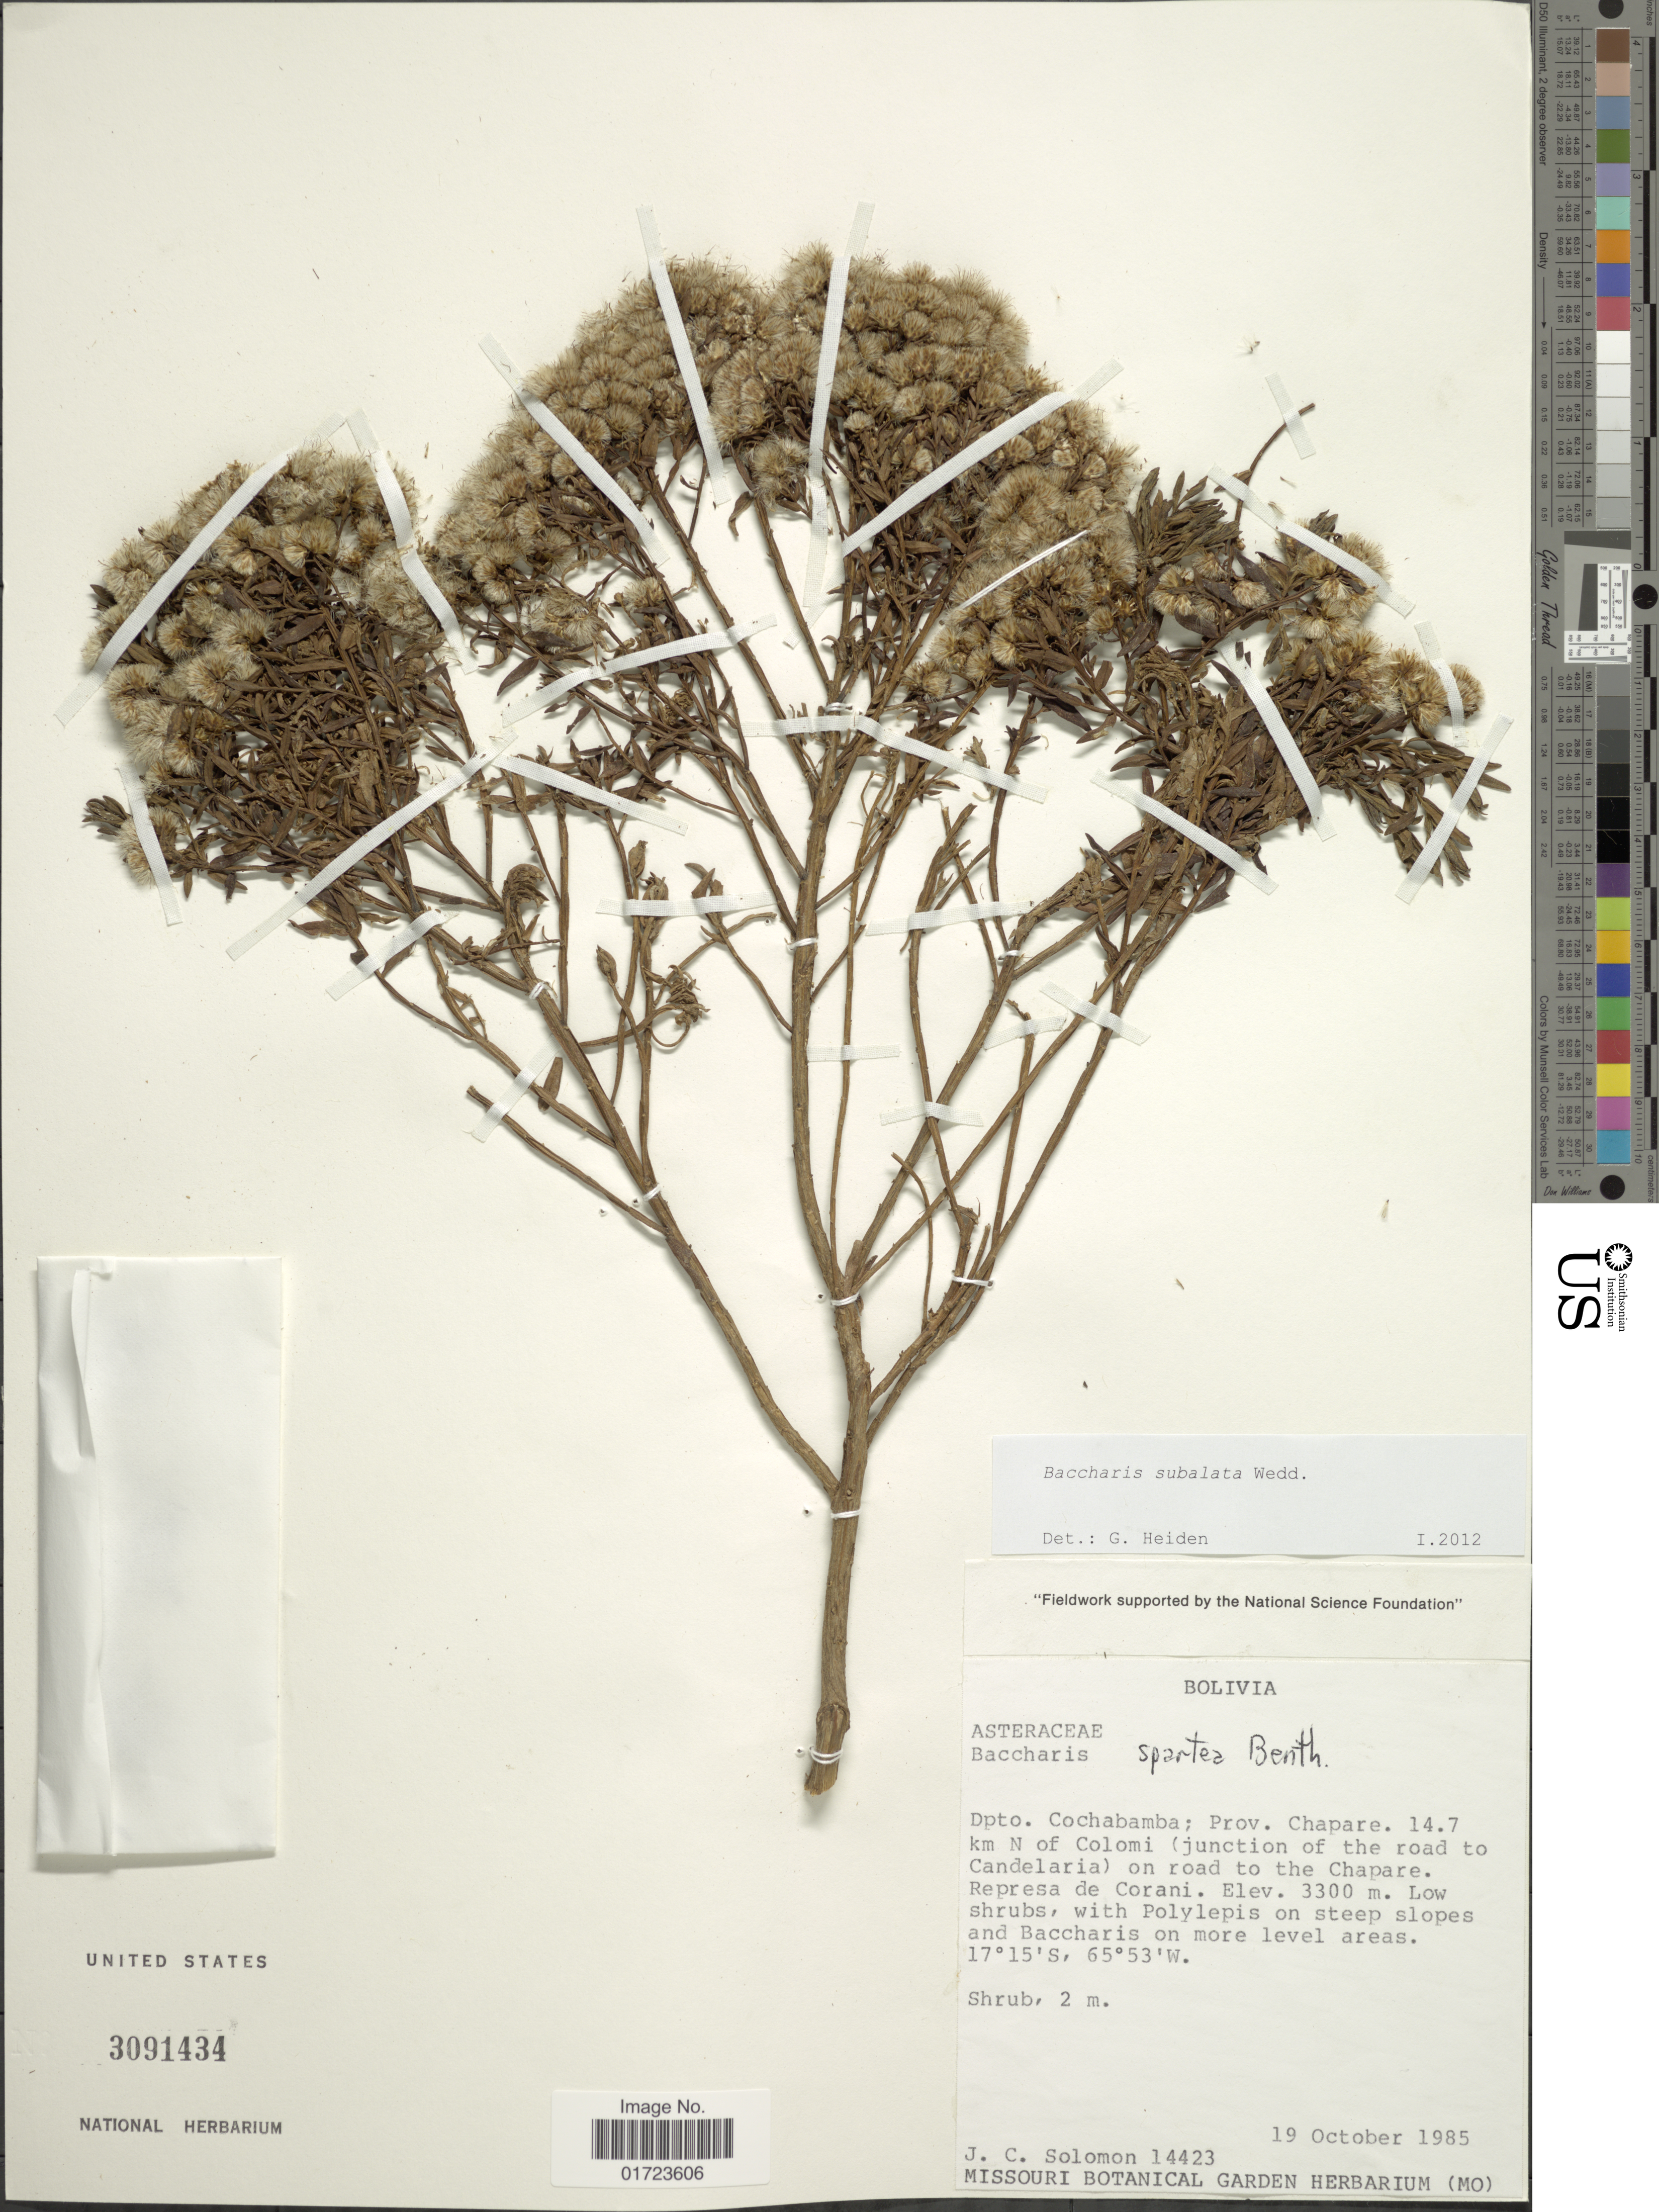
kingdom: Plantae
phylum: Tracheophyta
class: Magnoliopsida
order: Asterales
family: Asteraceae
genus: Baccharis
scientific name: Baccharis subalata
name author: Wedd.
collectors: J. C. Solomon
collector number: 14423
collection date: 1985-10-19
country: Bolivia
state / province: Cochabamba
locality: Prov. Chapare, 14.7 km N of Colomi (junction of the road to Canderlaria) on road to the Chapare. Represa de Corani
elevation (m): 3300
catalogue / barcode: US 3091434